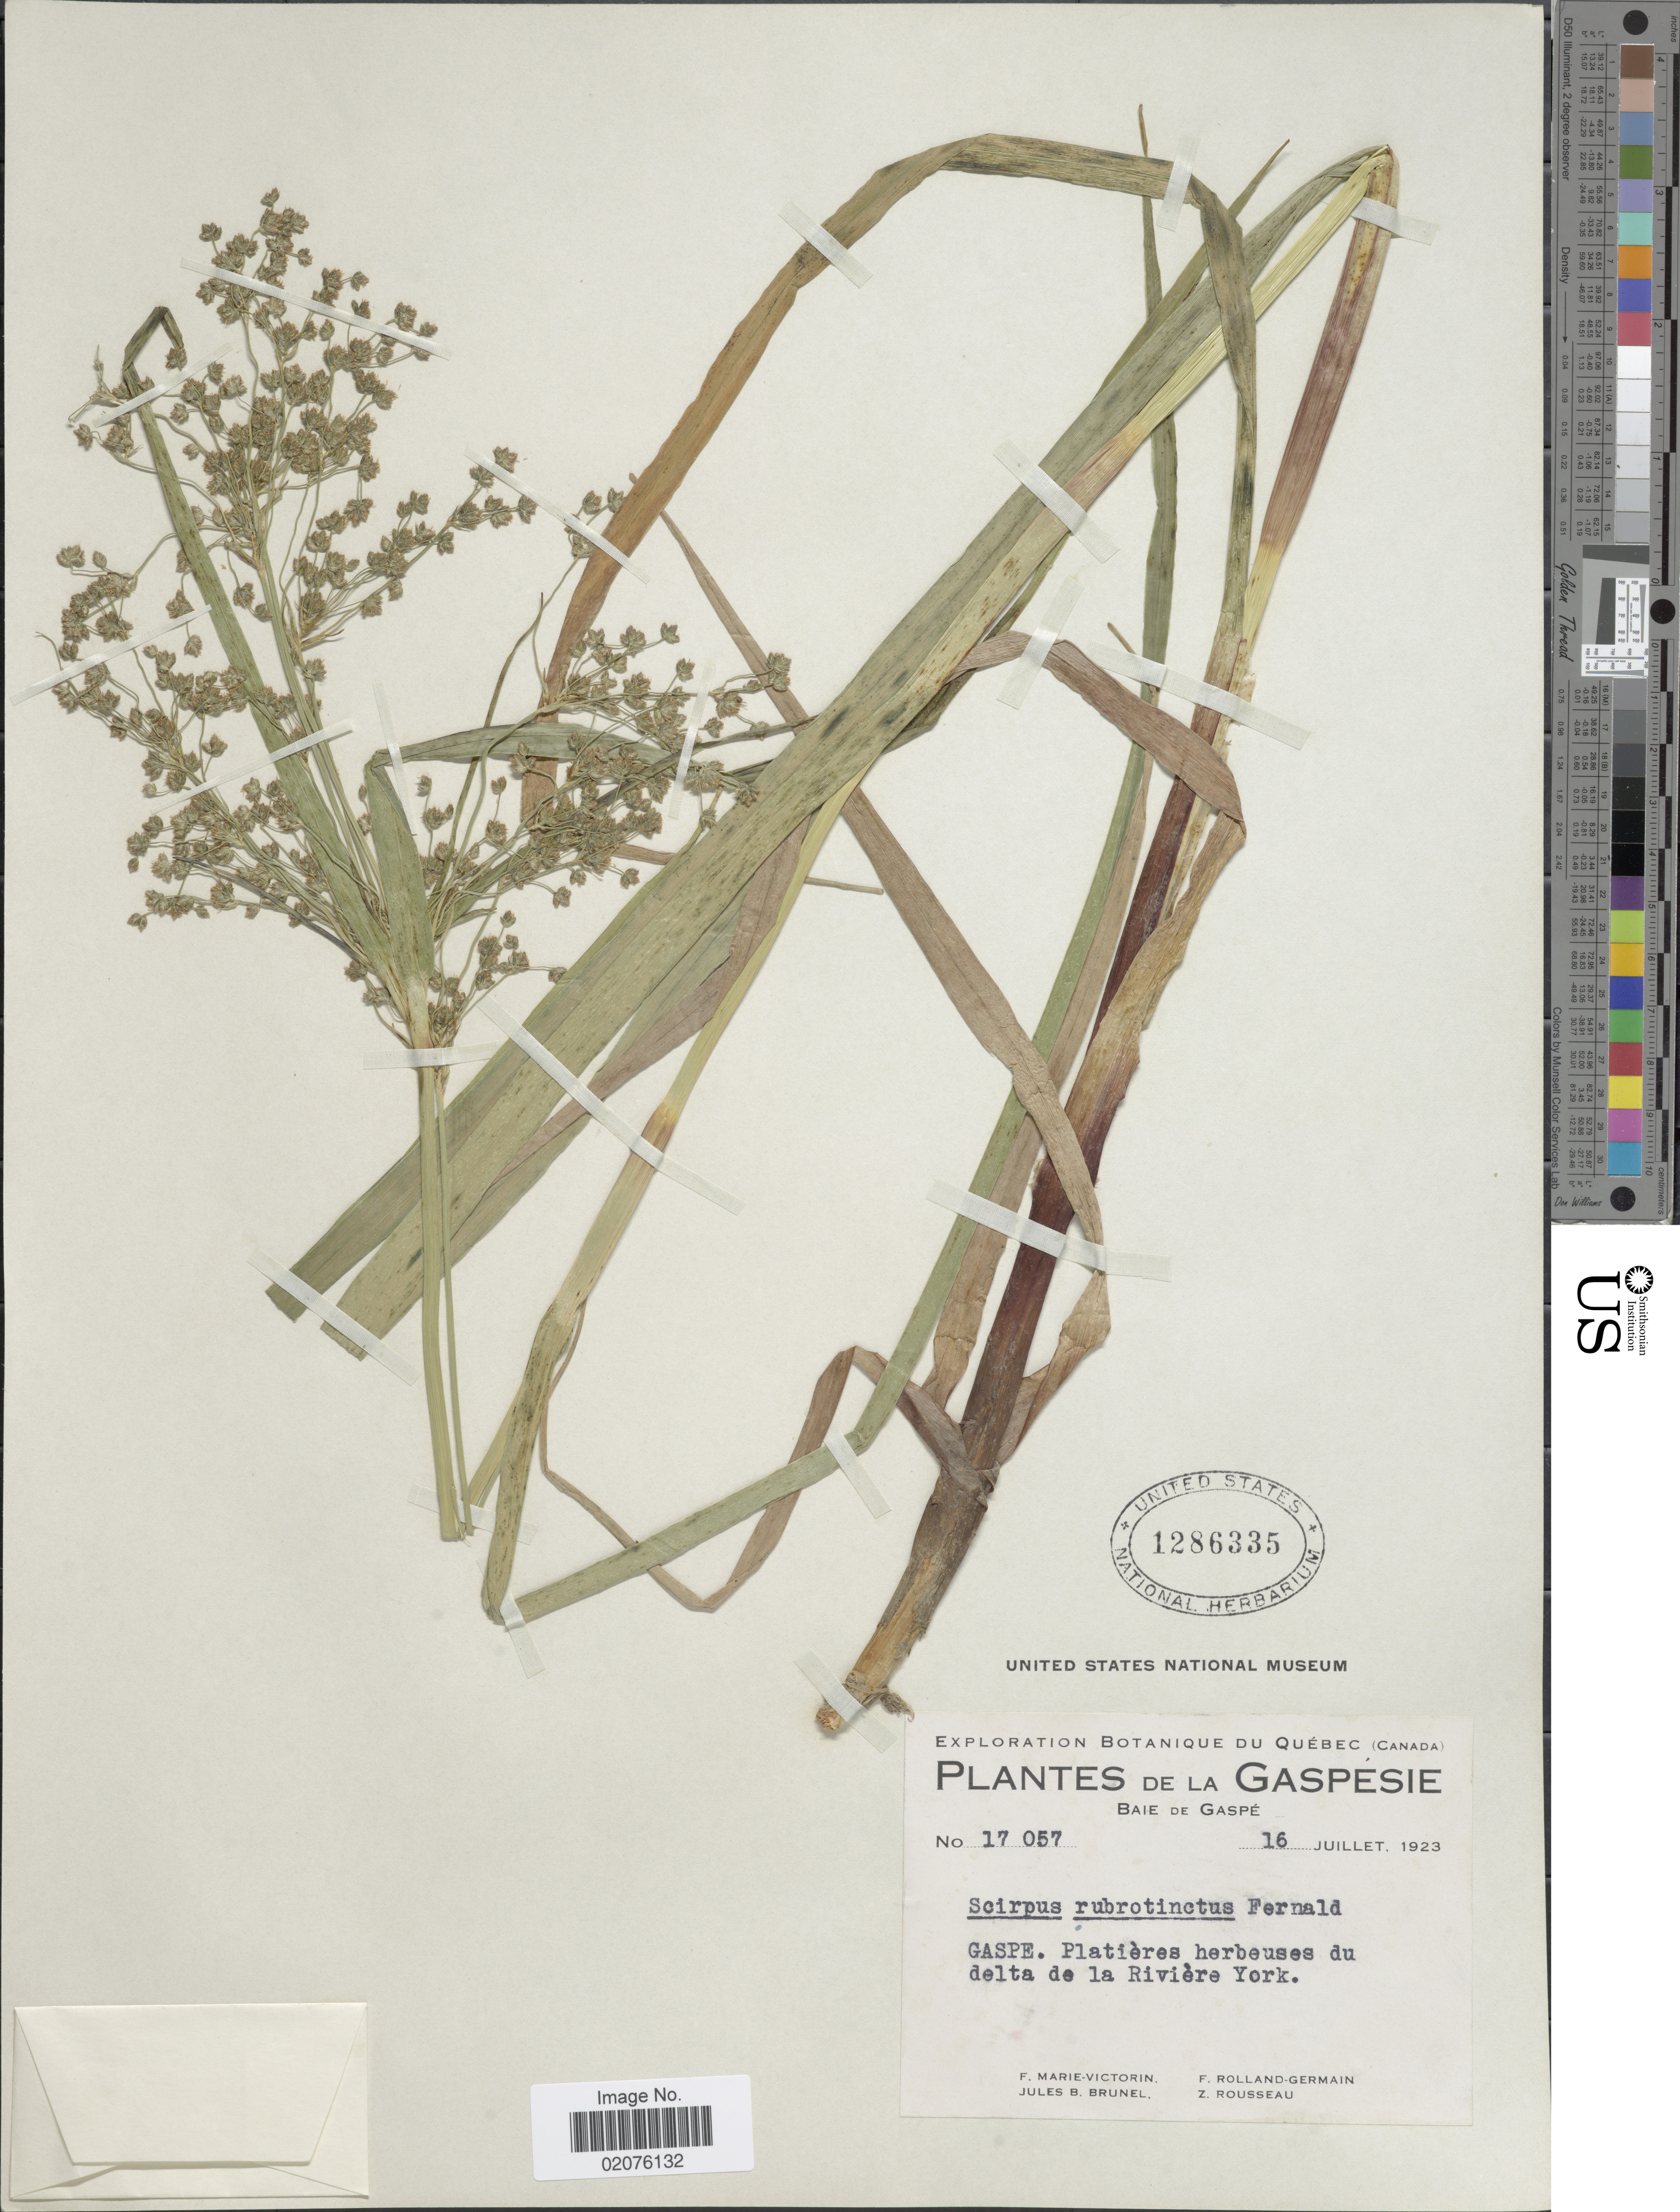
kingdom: Plantae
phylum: Tracheophyta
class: Liliopsida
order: Poales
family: Cyperaceae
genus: Scirpus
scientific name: Scirpus microcarpus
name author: J. Presl & C. Presl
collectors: F. Marie-Victorin, Rolland-Germain, J. Brunel & Z. Rousseau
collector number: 17057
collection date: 1923-07-16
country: Canada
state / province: Quebec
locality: De la Gaspesie, Baie de Gaspe, Gaspe. Platieres herbouses du delta de ;a Riviere York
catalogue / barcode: US 1286335